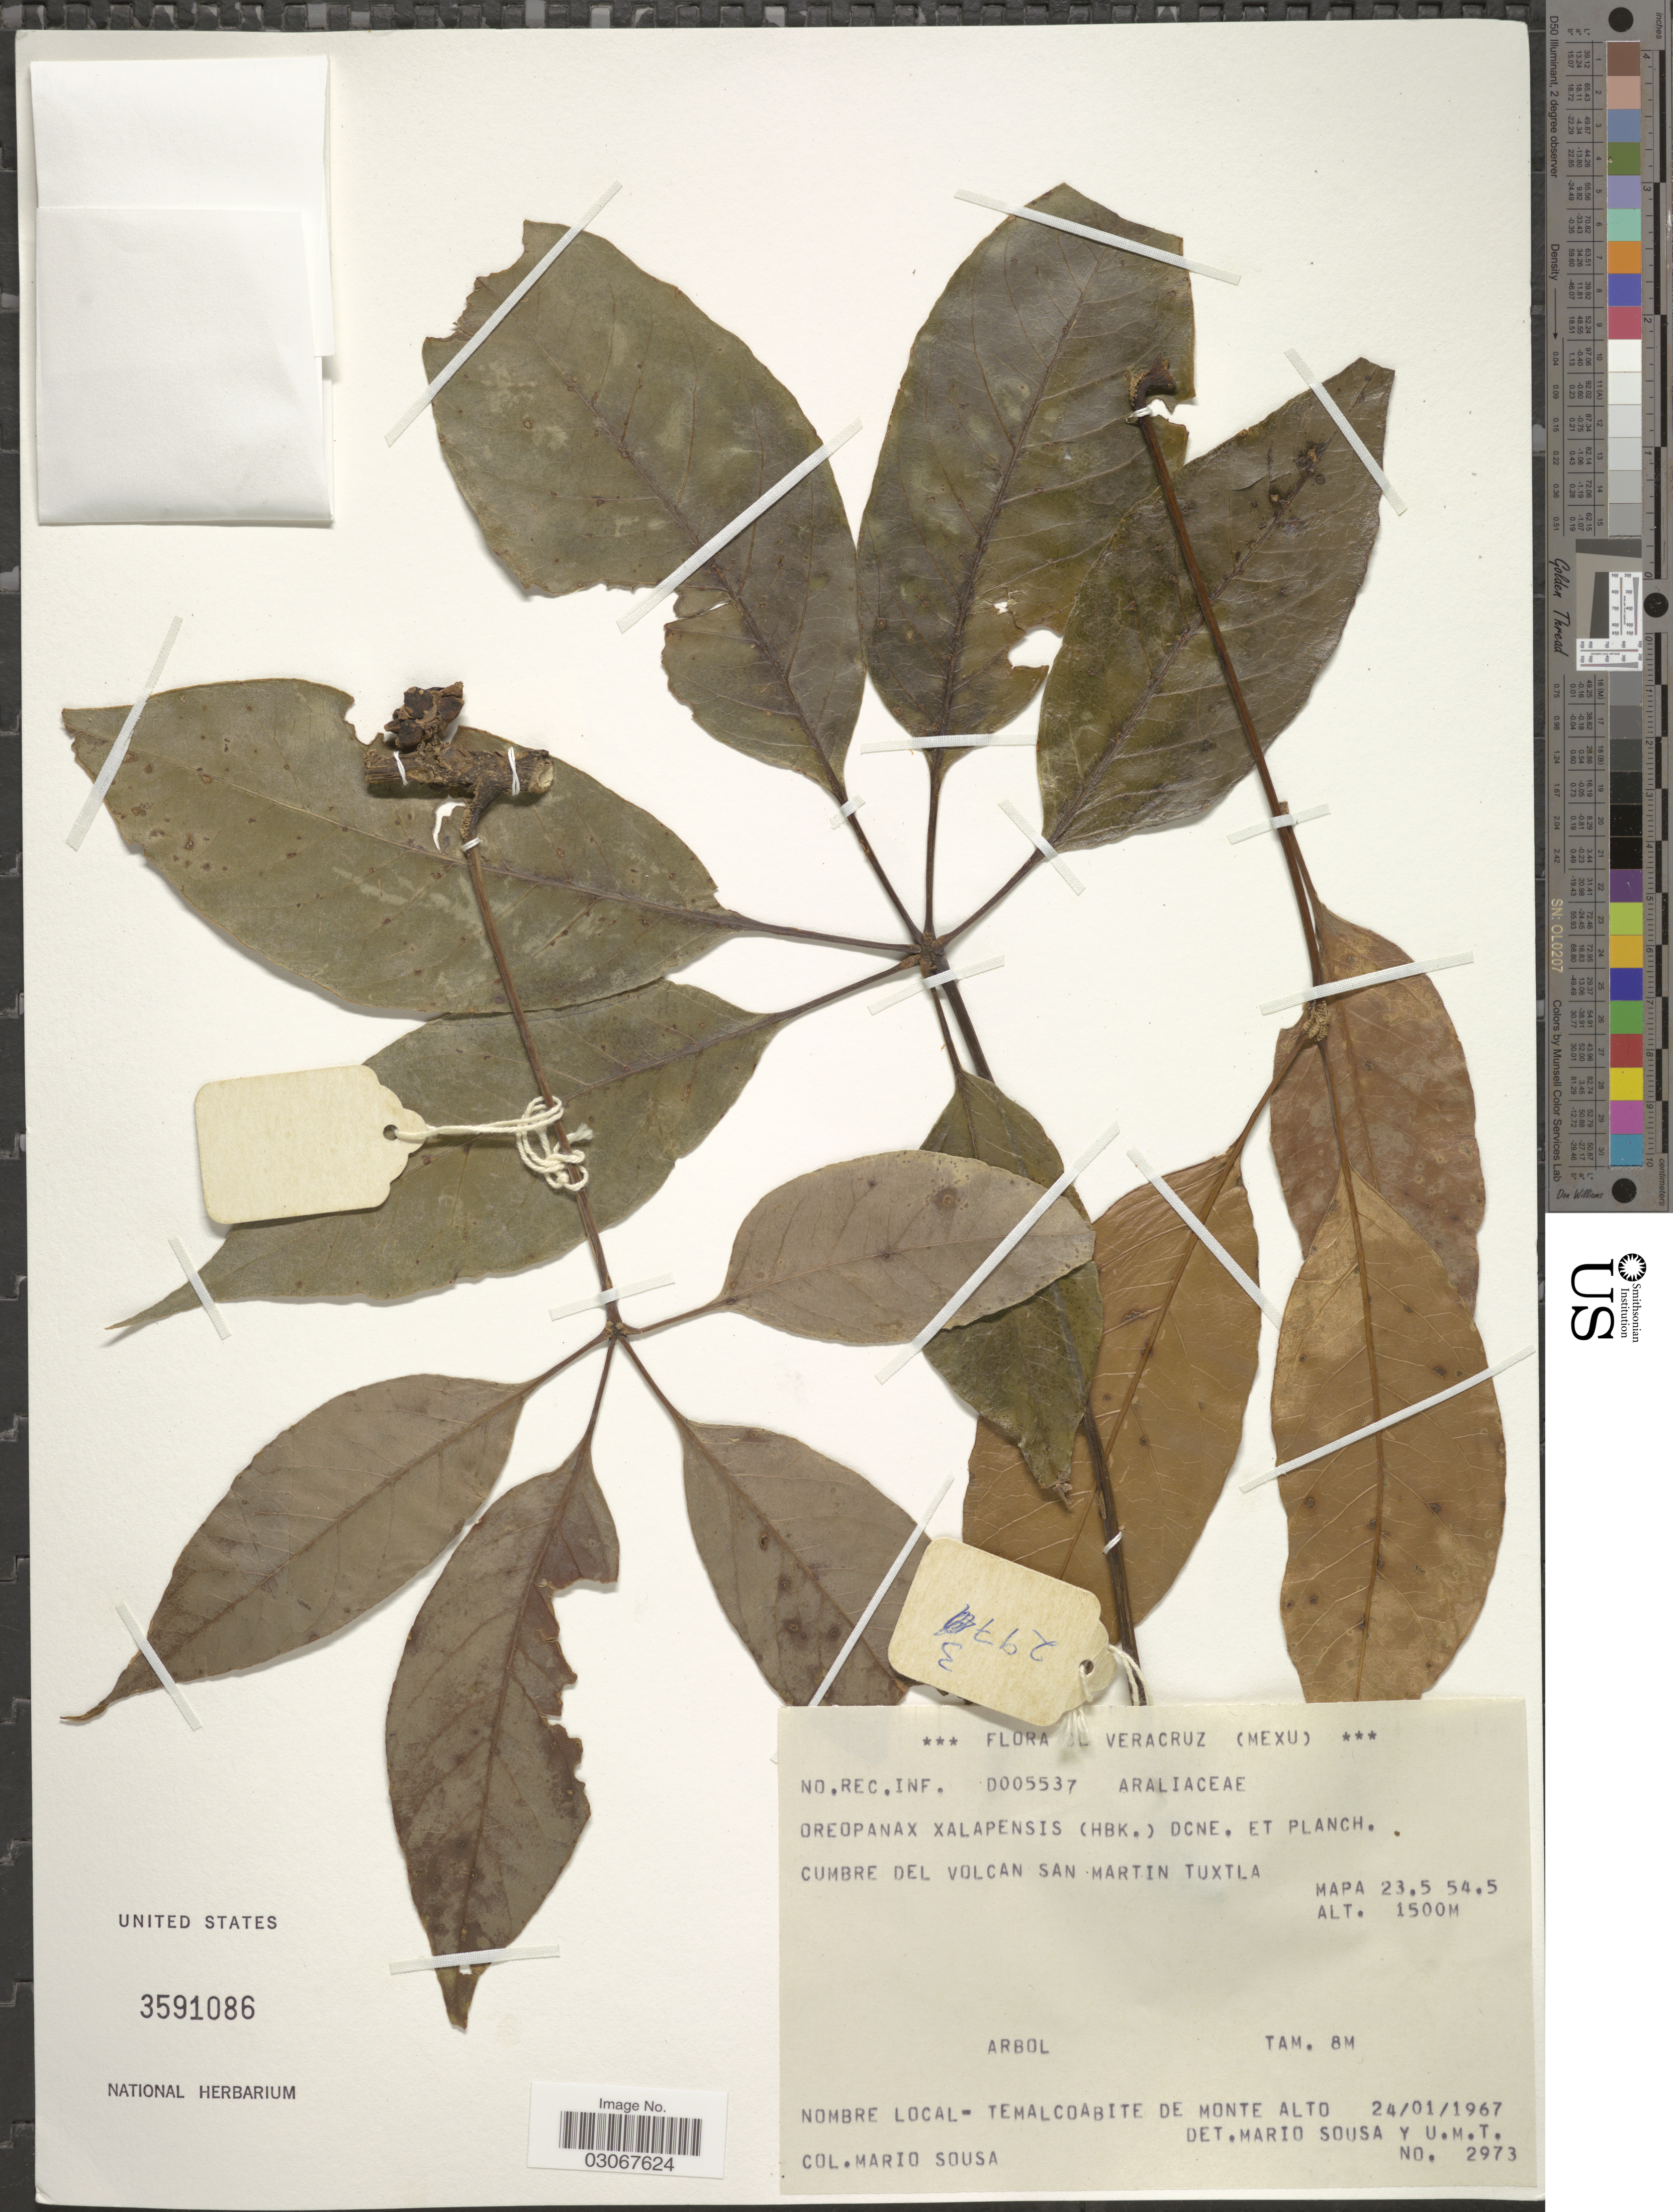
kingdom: Plantae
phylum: Tracheophyta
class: Magnoliopsida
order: Apiales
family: Araliaceae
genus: Oreopanax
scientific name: Oreopanax xalapensis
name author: (Kunth) Decne. & Planch.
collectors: M. Sousa S.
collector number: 2973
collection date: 1967-01-24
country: Mexico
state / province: Veracruz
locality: Veracruz. Cumbre del Volcan San Martin Tuxtla Mapa 23.5 54.5.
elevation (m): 1500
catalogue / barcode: US 3591086